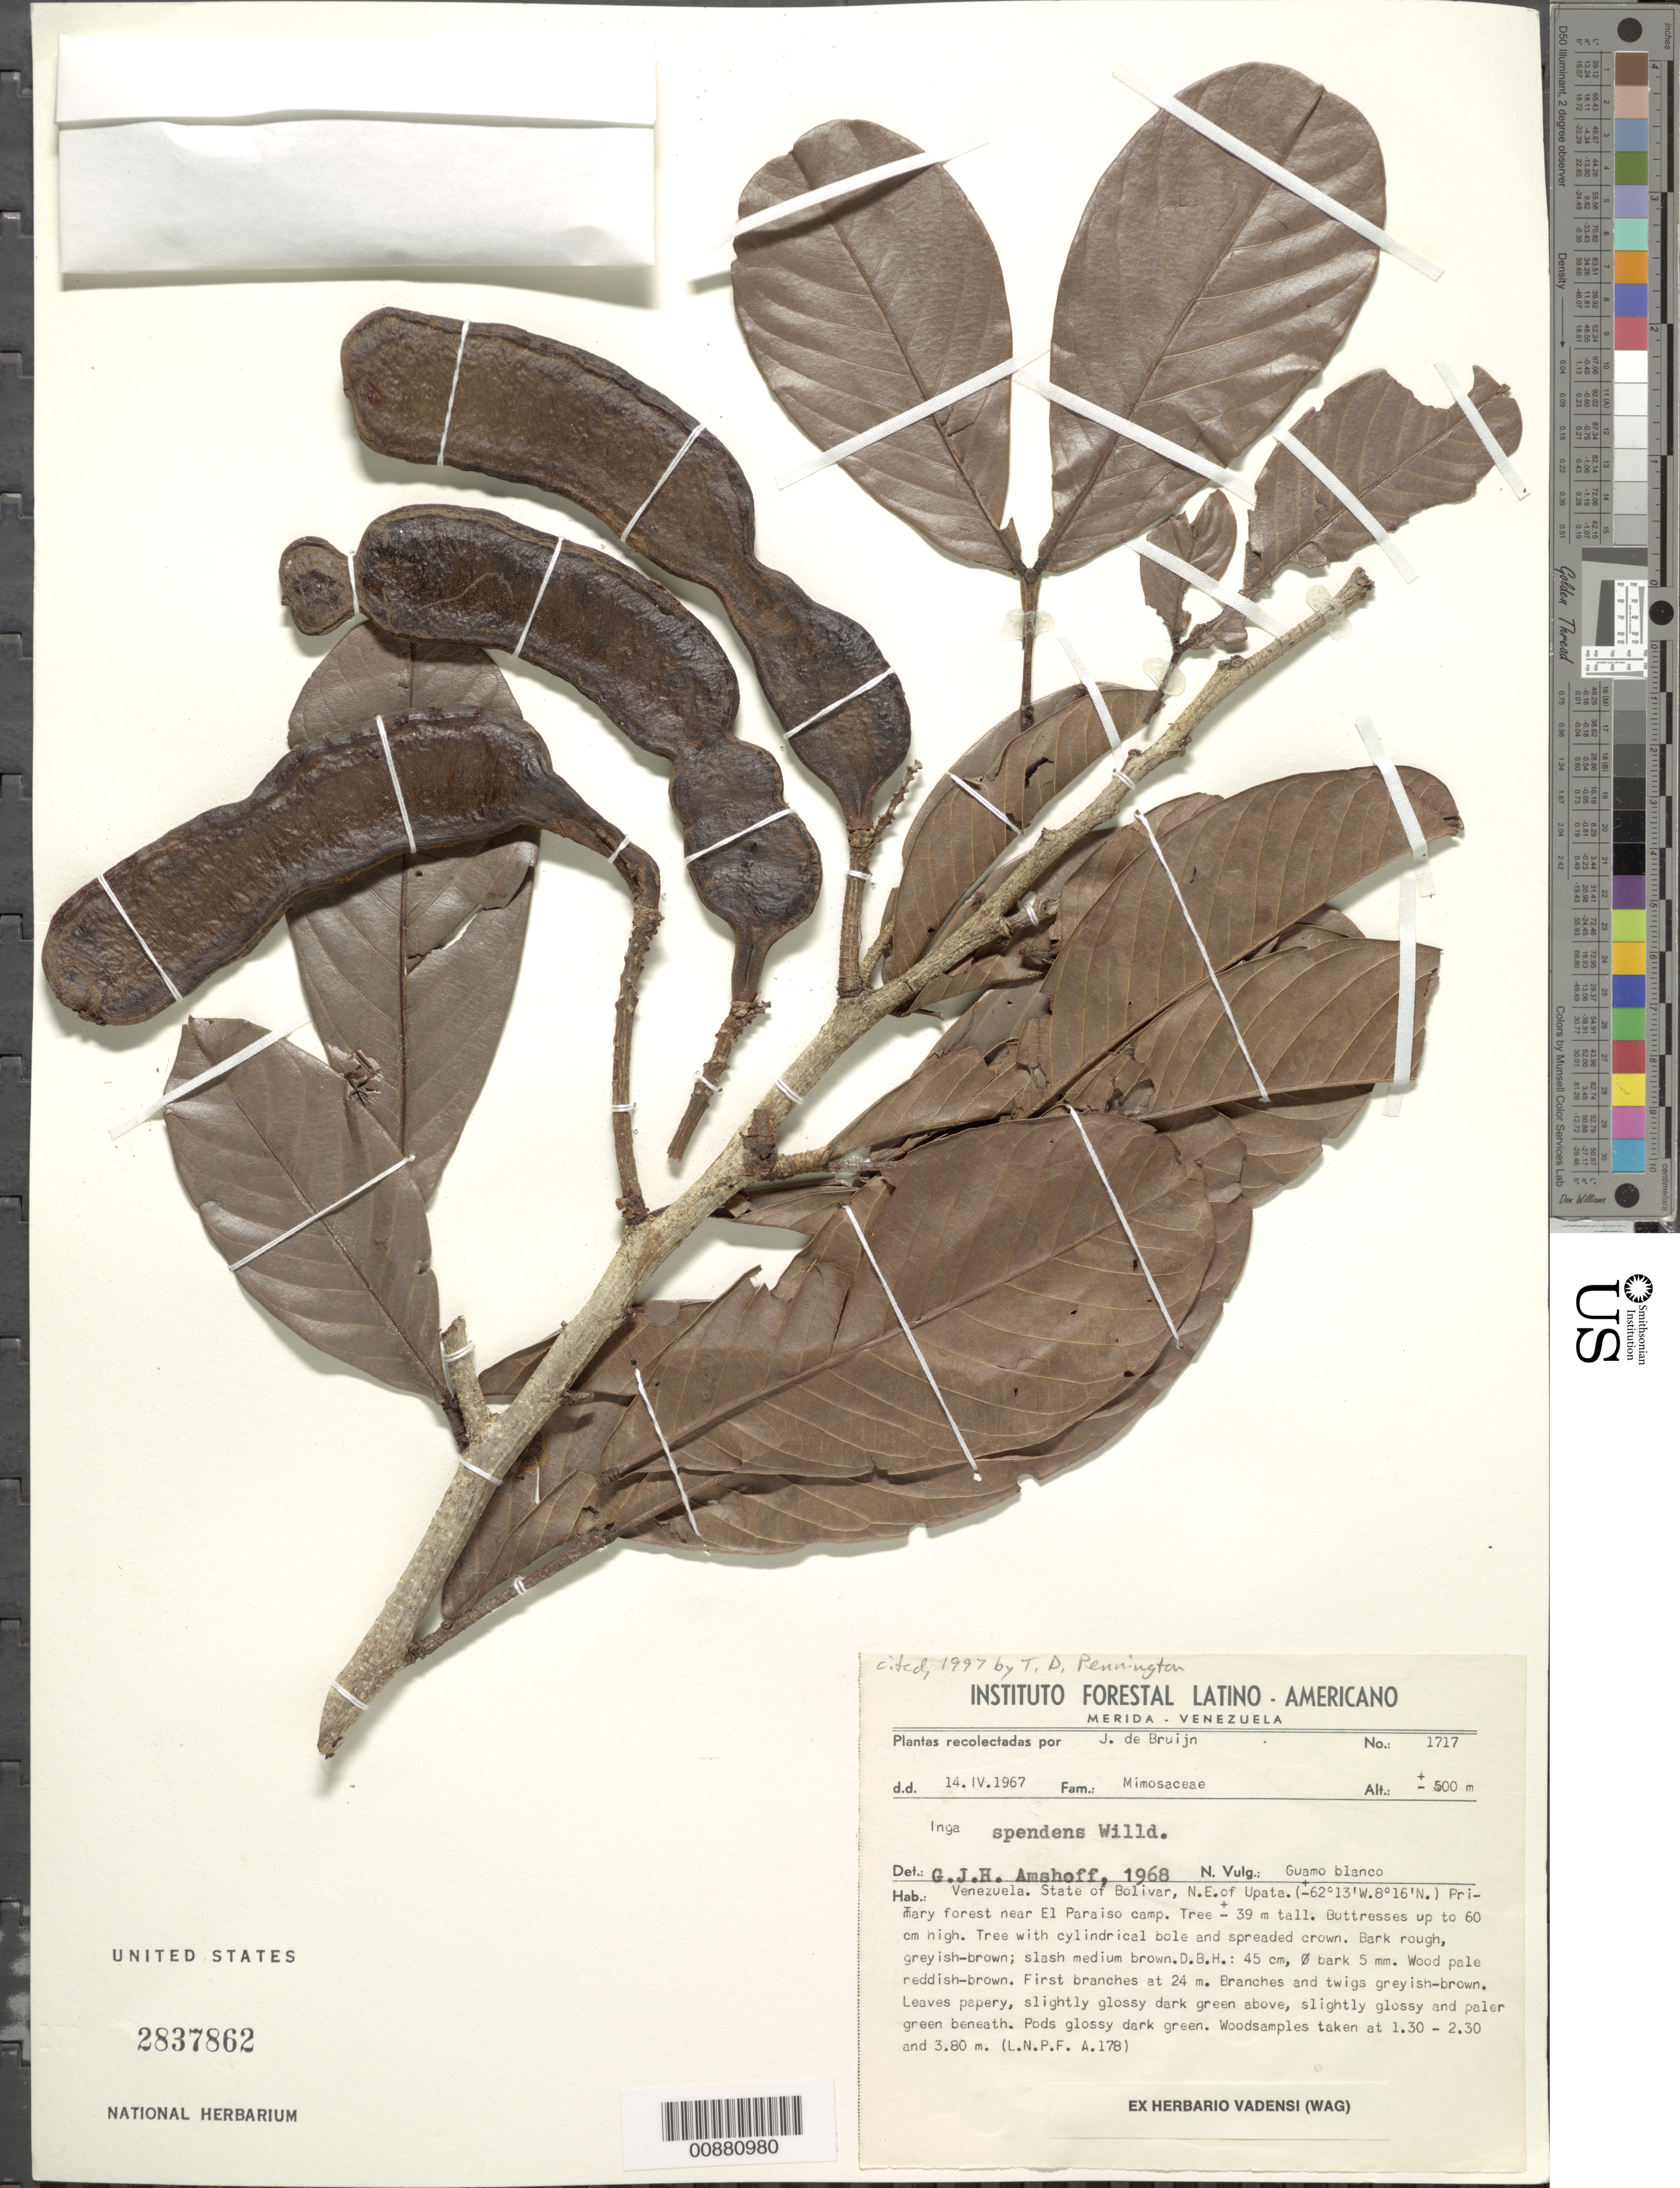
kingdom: Plantae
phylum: Tracheophyta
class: Magnoliopsida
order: Fabales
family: Fabaceae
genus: Inga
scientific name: Inga splendens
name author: Willd.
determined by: Amshoff, G. J. H.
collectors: J. Bruijn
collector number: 1717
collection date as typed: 14-Apr-67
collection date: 1967-04-14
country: Venezuela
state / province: Bolívar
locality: Upata, NE of, near El Paraiso camp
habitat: Primary forest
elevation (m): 500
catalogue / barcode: US 2837862